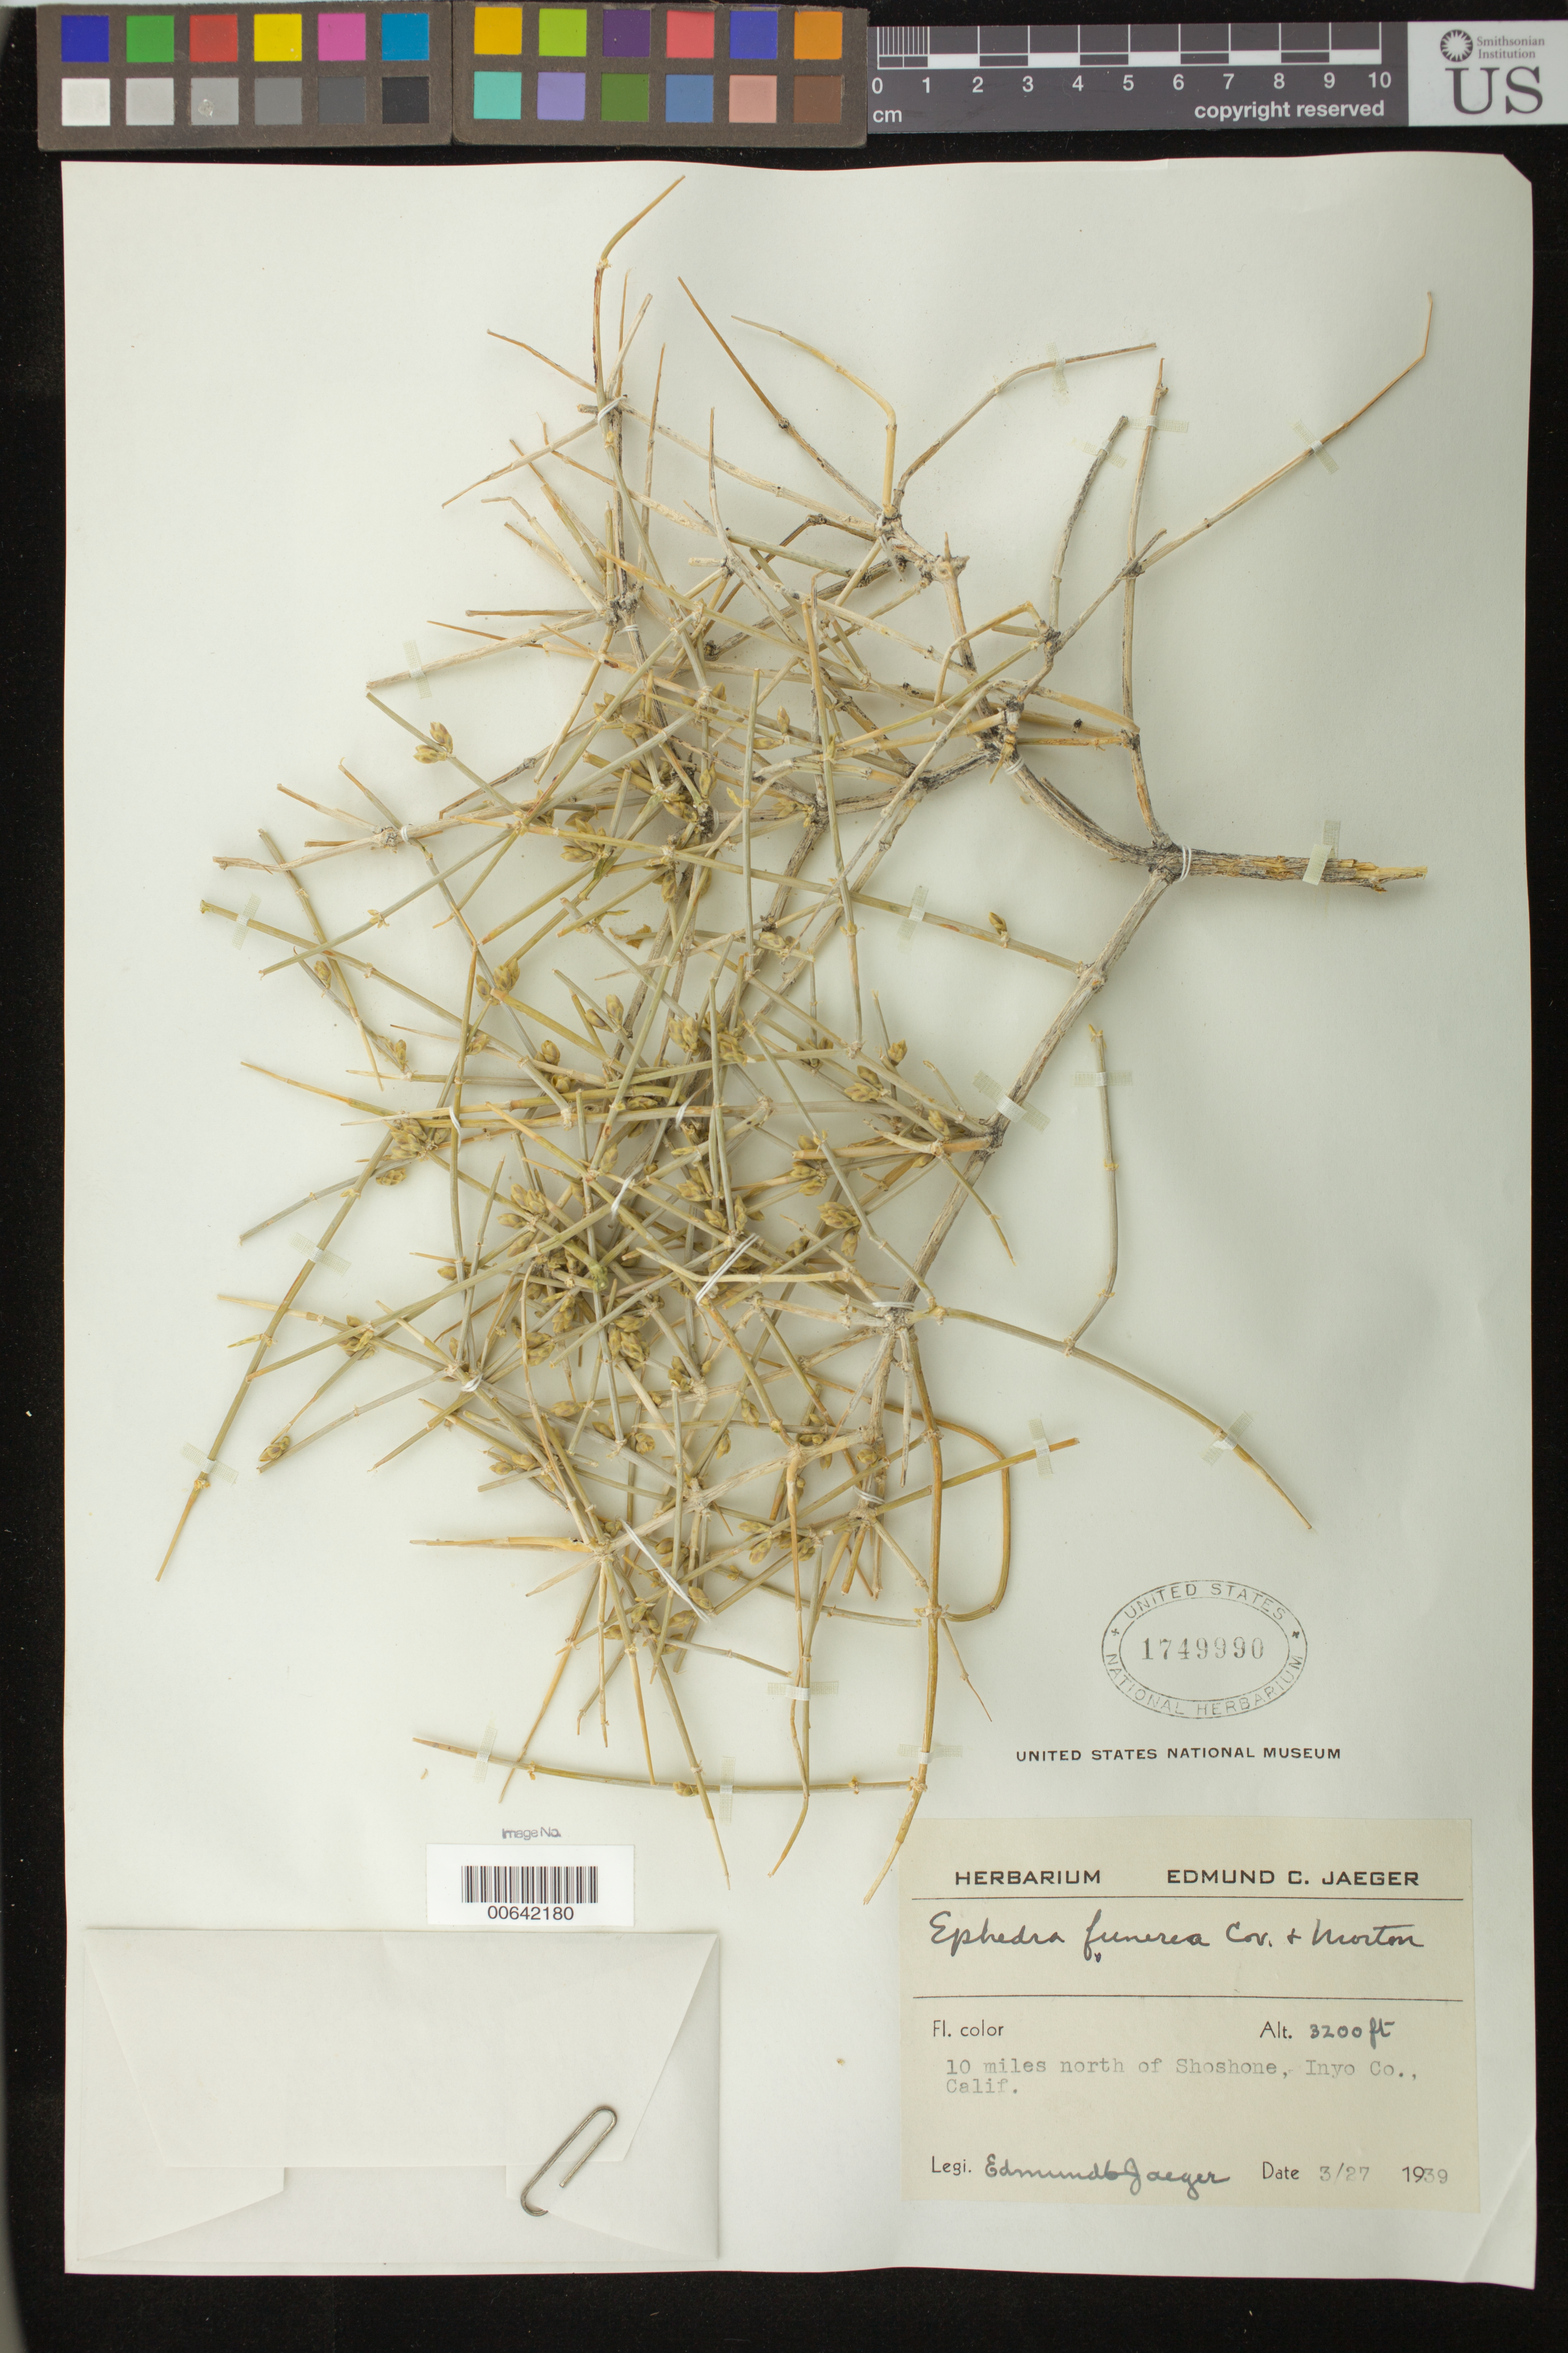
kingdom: Plantae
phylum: Tracheophyta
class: Gnetopsida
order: Ephedrales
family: Ephedraceae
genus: Ephedra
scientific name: Ephedra funerea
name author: Coville & C.V. Morton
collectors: E. Jaeger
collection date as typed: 27 Mar 1939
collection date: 1939-03-27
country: United States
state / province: California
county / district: Inyo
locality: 10 miles North of Shoshone.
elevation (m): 975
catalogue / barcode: US 1749990